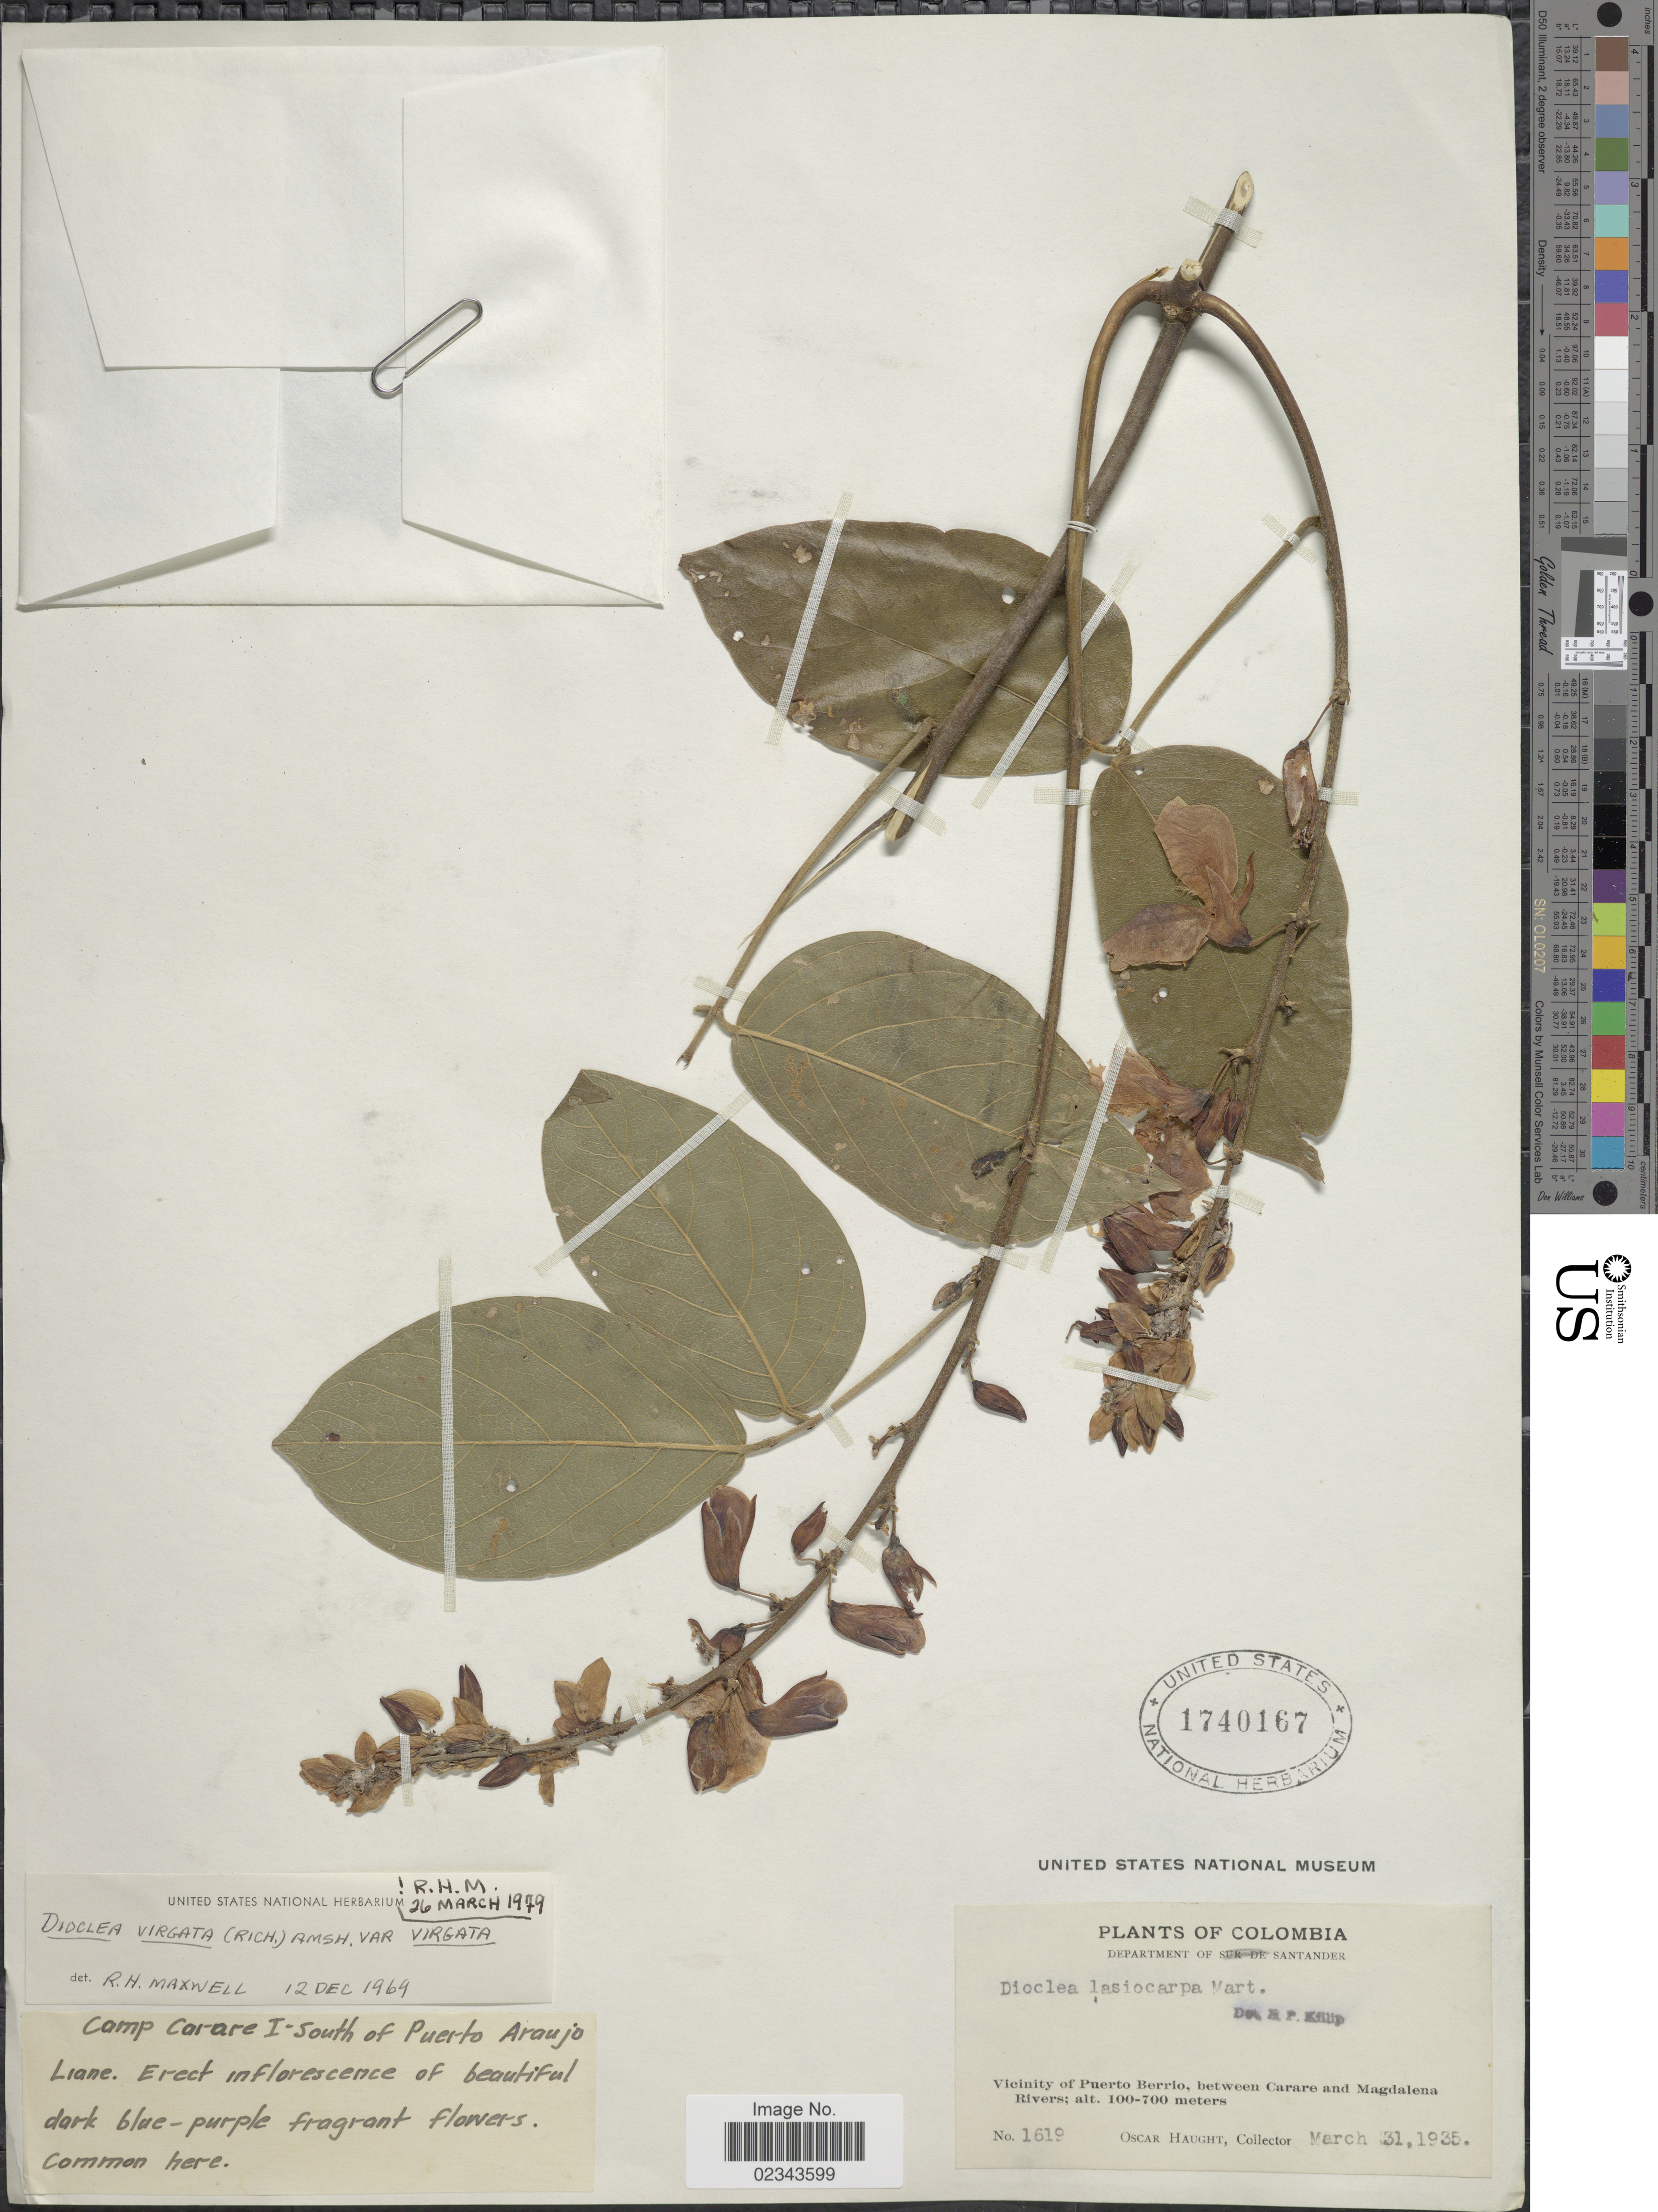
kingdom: Plantae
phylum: Tracheophyta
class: Magnoliopsida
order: Fabales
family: Fabaceae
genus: Dioclea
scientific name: Dioclea virgata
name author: (Rich.) Amshoff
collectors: O. L. Haught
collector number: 1619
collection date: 1935-03-31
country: Colombia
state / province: Santander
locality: Vicinity of Puerto Berrio, between Carare and Magdalena Rivers, Camp Carare I-South of Puerto Araujo Liane.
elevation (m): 100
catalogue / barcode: US 1740167